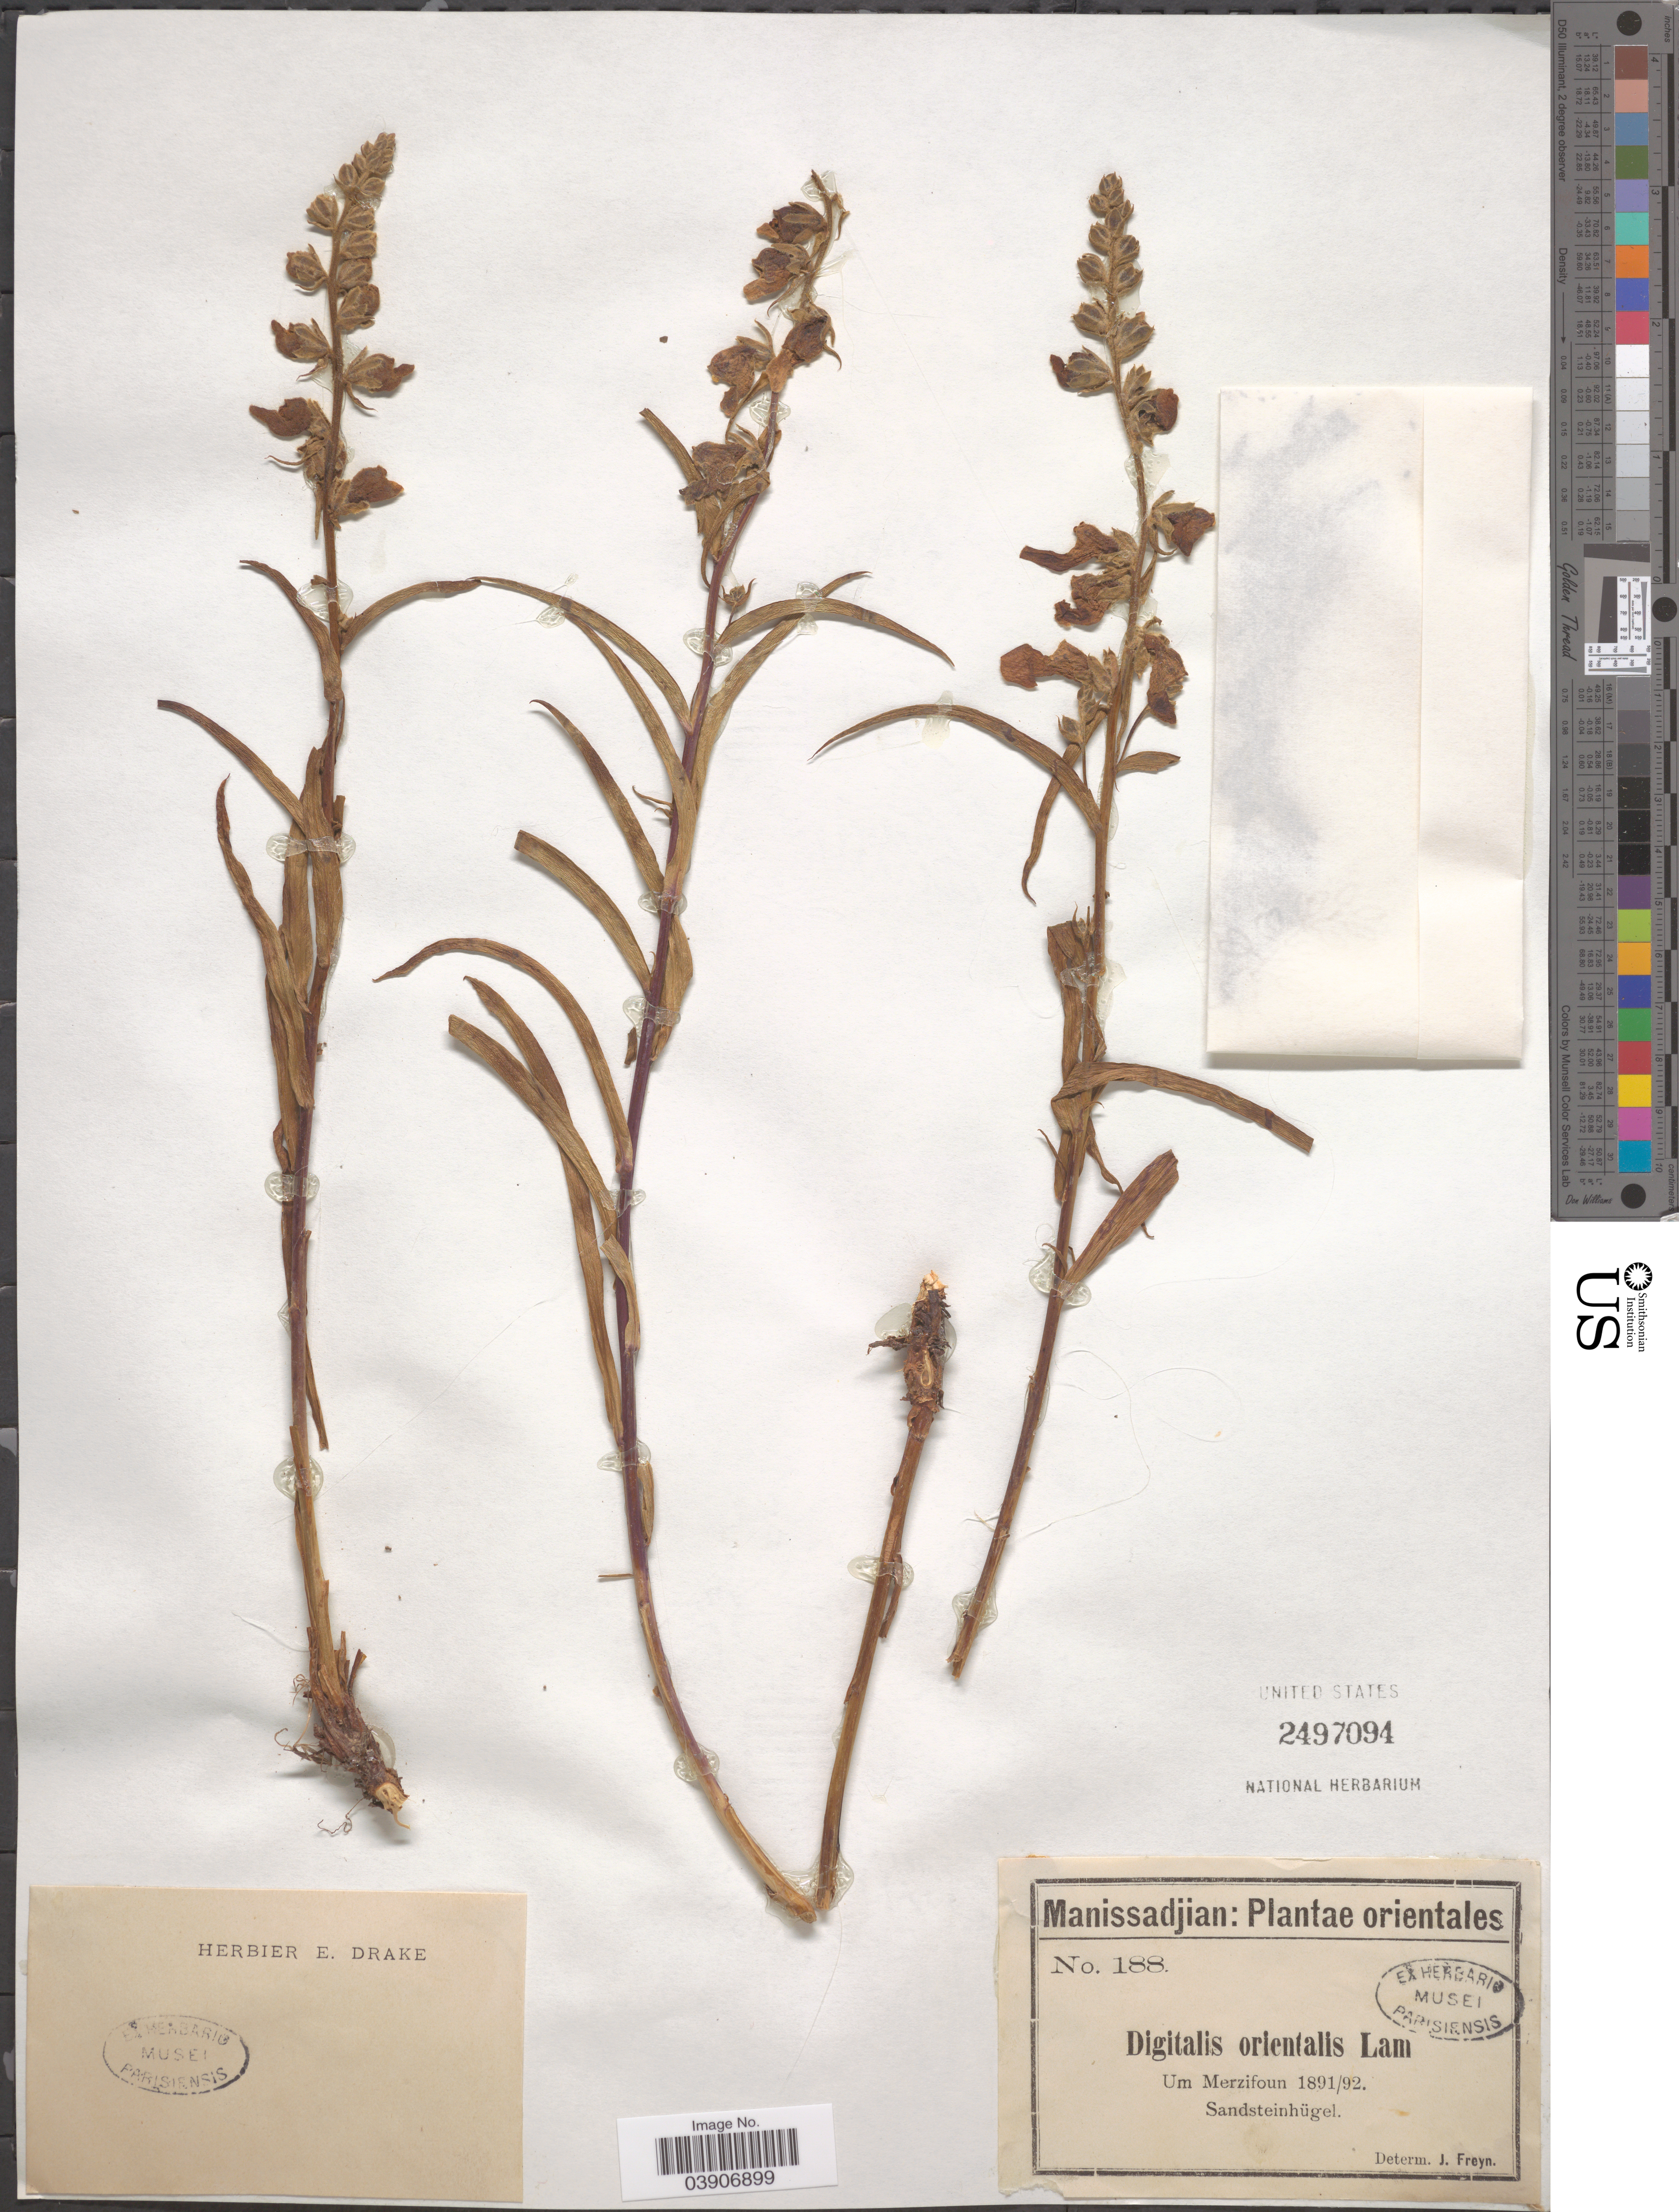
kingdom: Plantae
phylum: Tracheophyta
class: Magnoliopsida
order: Lamiales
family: Plantaginaceae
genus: Digitalis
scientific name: Digitalis orientalis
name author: Mill.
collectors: -. Manissadjian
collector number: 188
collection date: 1891/1892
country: Turkey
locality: Orientales. Um Merzifoun. Sandsteinhügel.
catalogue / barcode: US 2497094